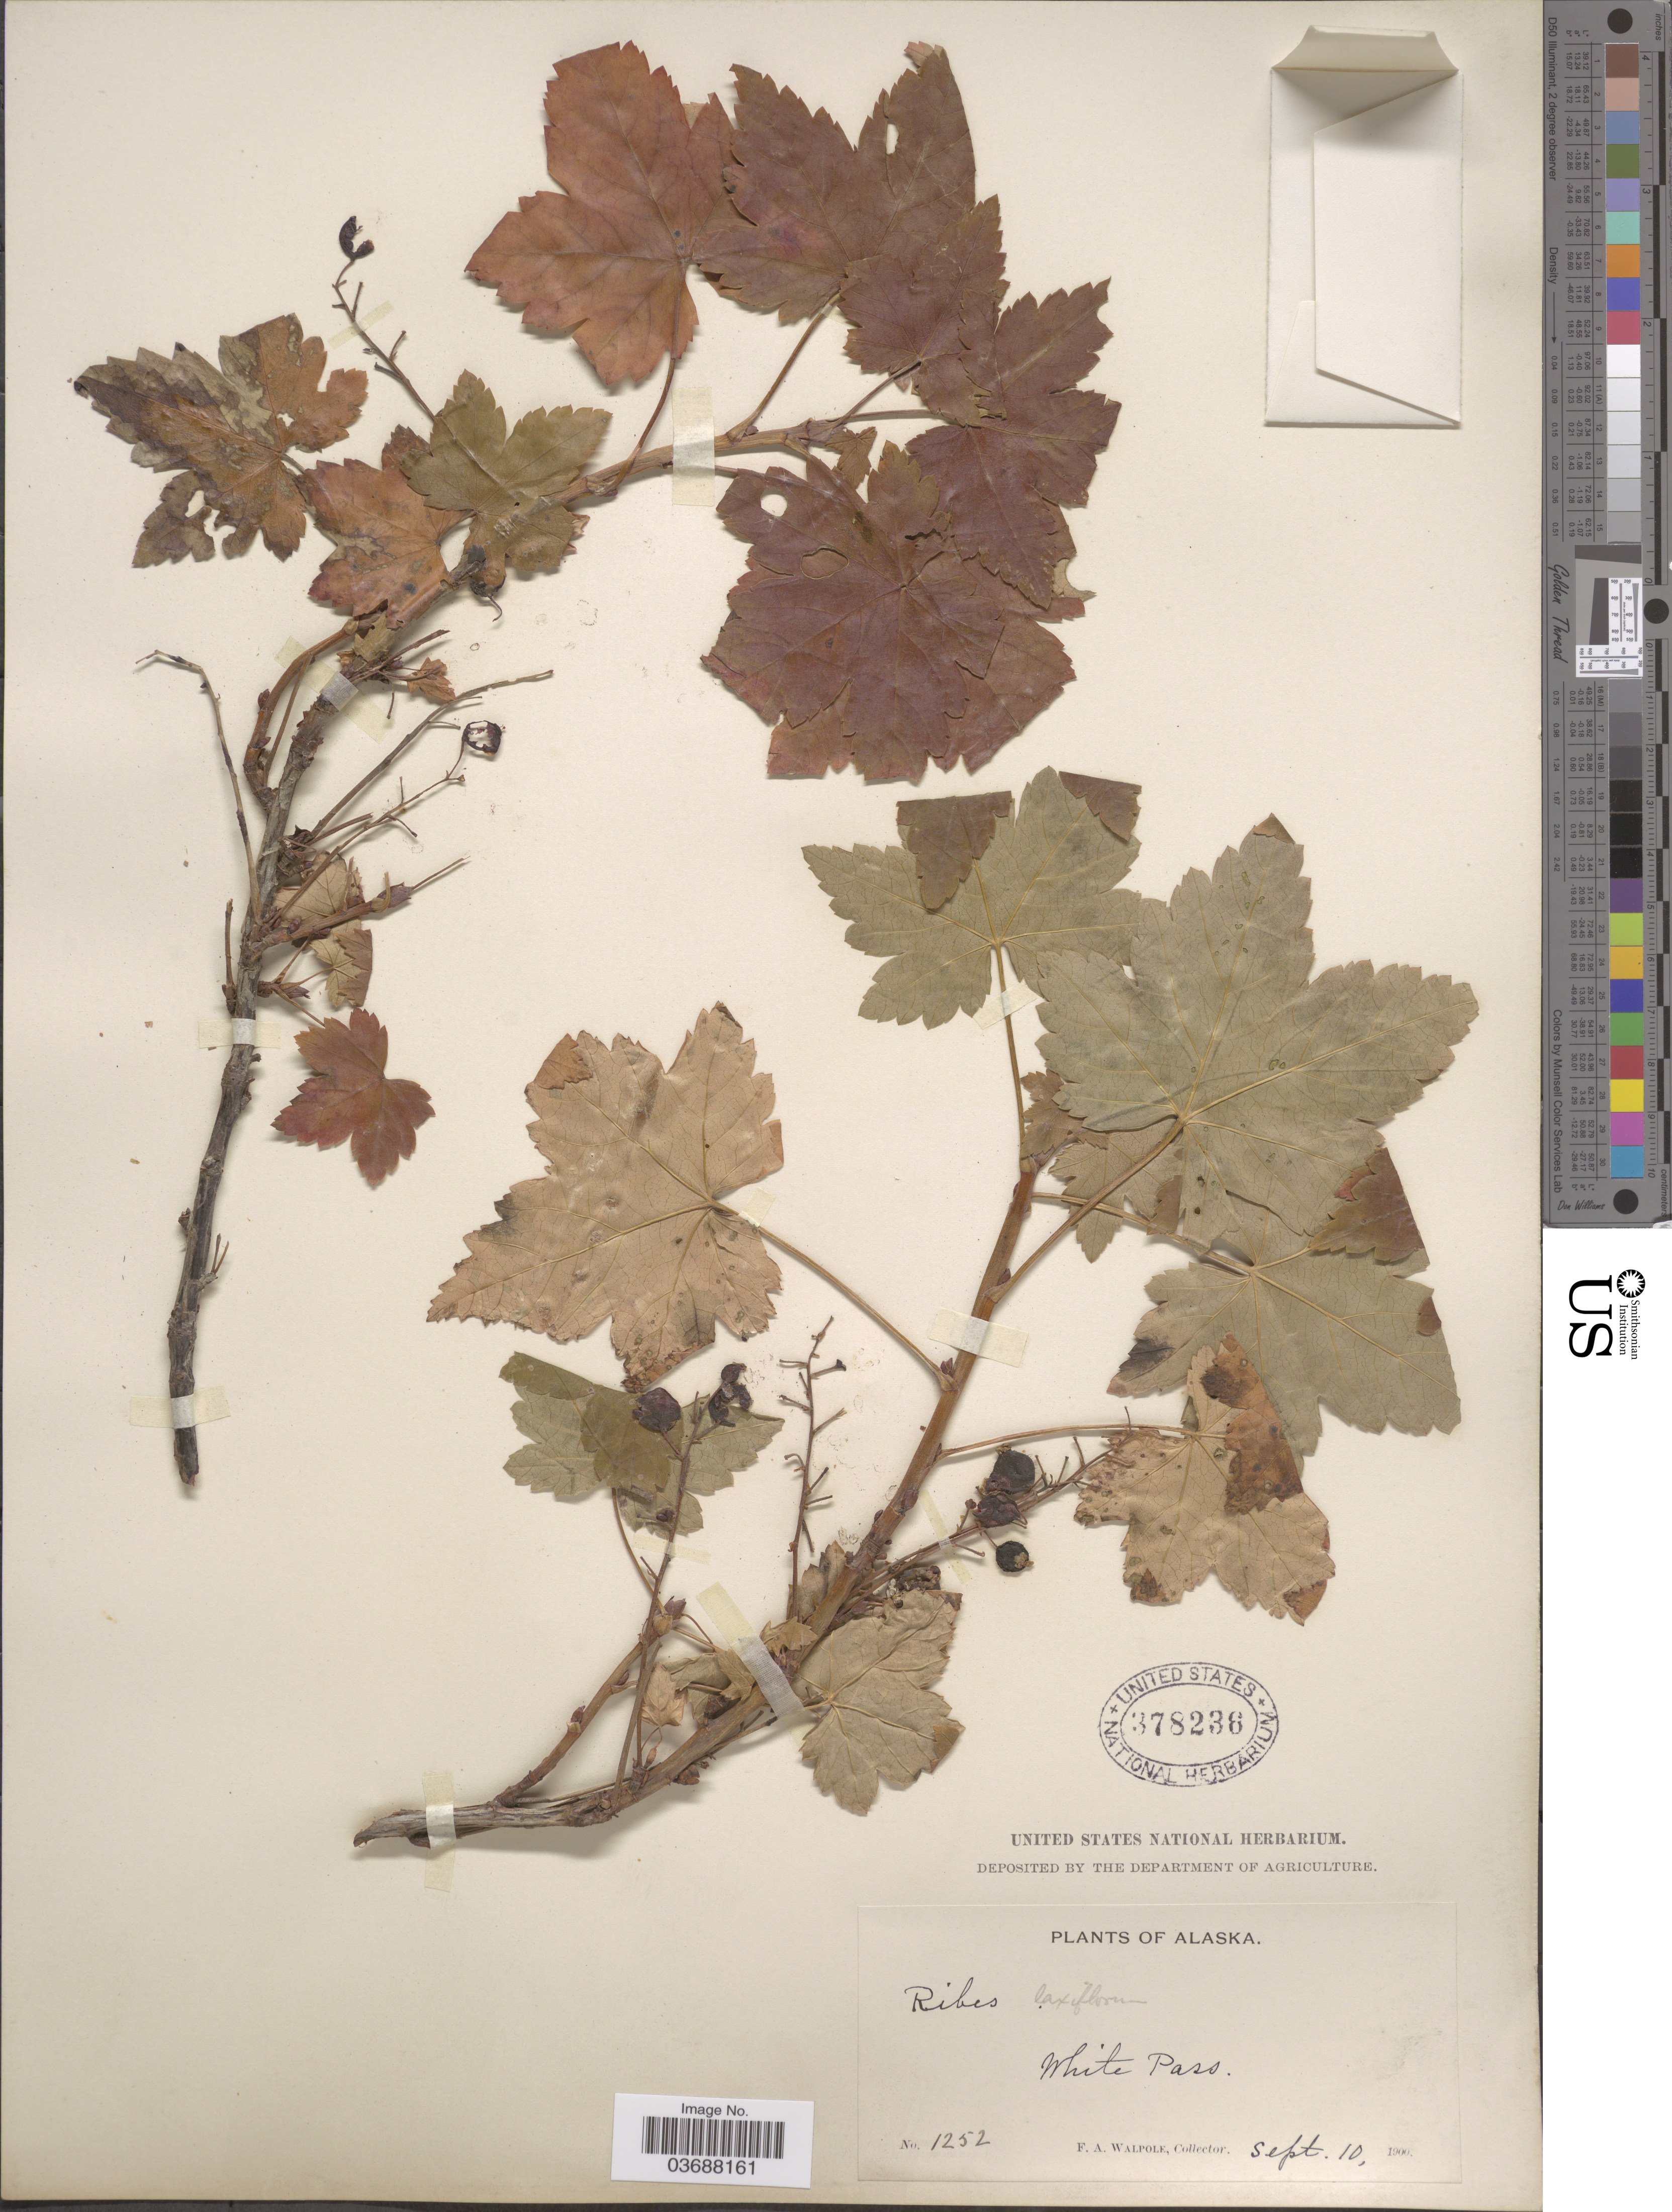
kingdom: Plantae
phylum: Tracheophyta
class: Magnoliopsida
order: Saxifragales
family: Grossulariaceae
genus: Ribes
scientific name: Ribes laxiflorum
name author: Pursh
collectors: F. Walpole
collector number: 1252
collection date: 1900-09-10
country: United States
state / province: Alaska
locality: White Pass.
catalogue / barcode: US 378236